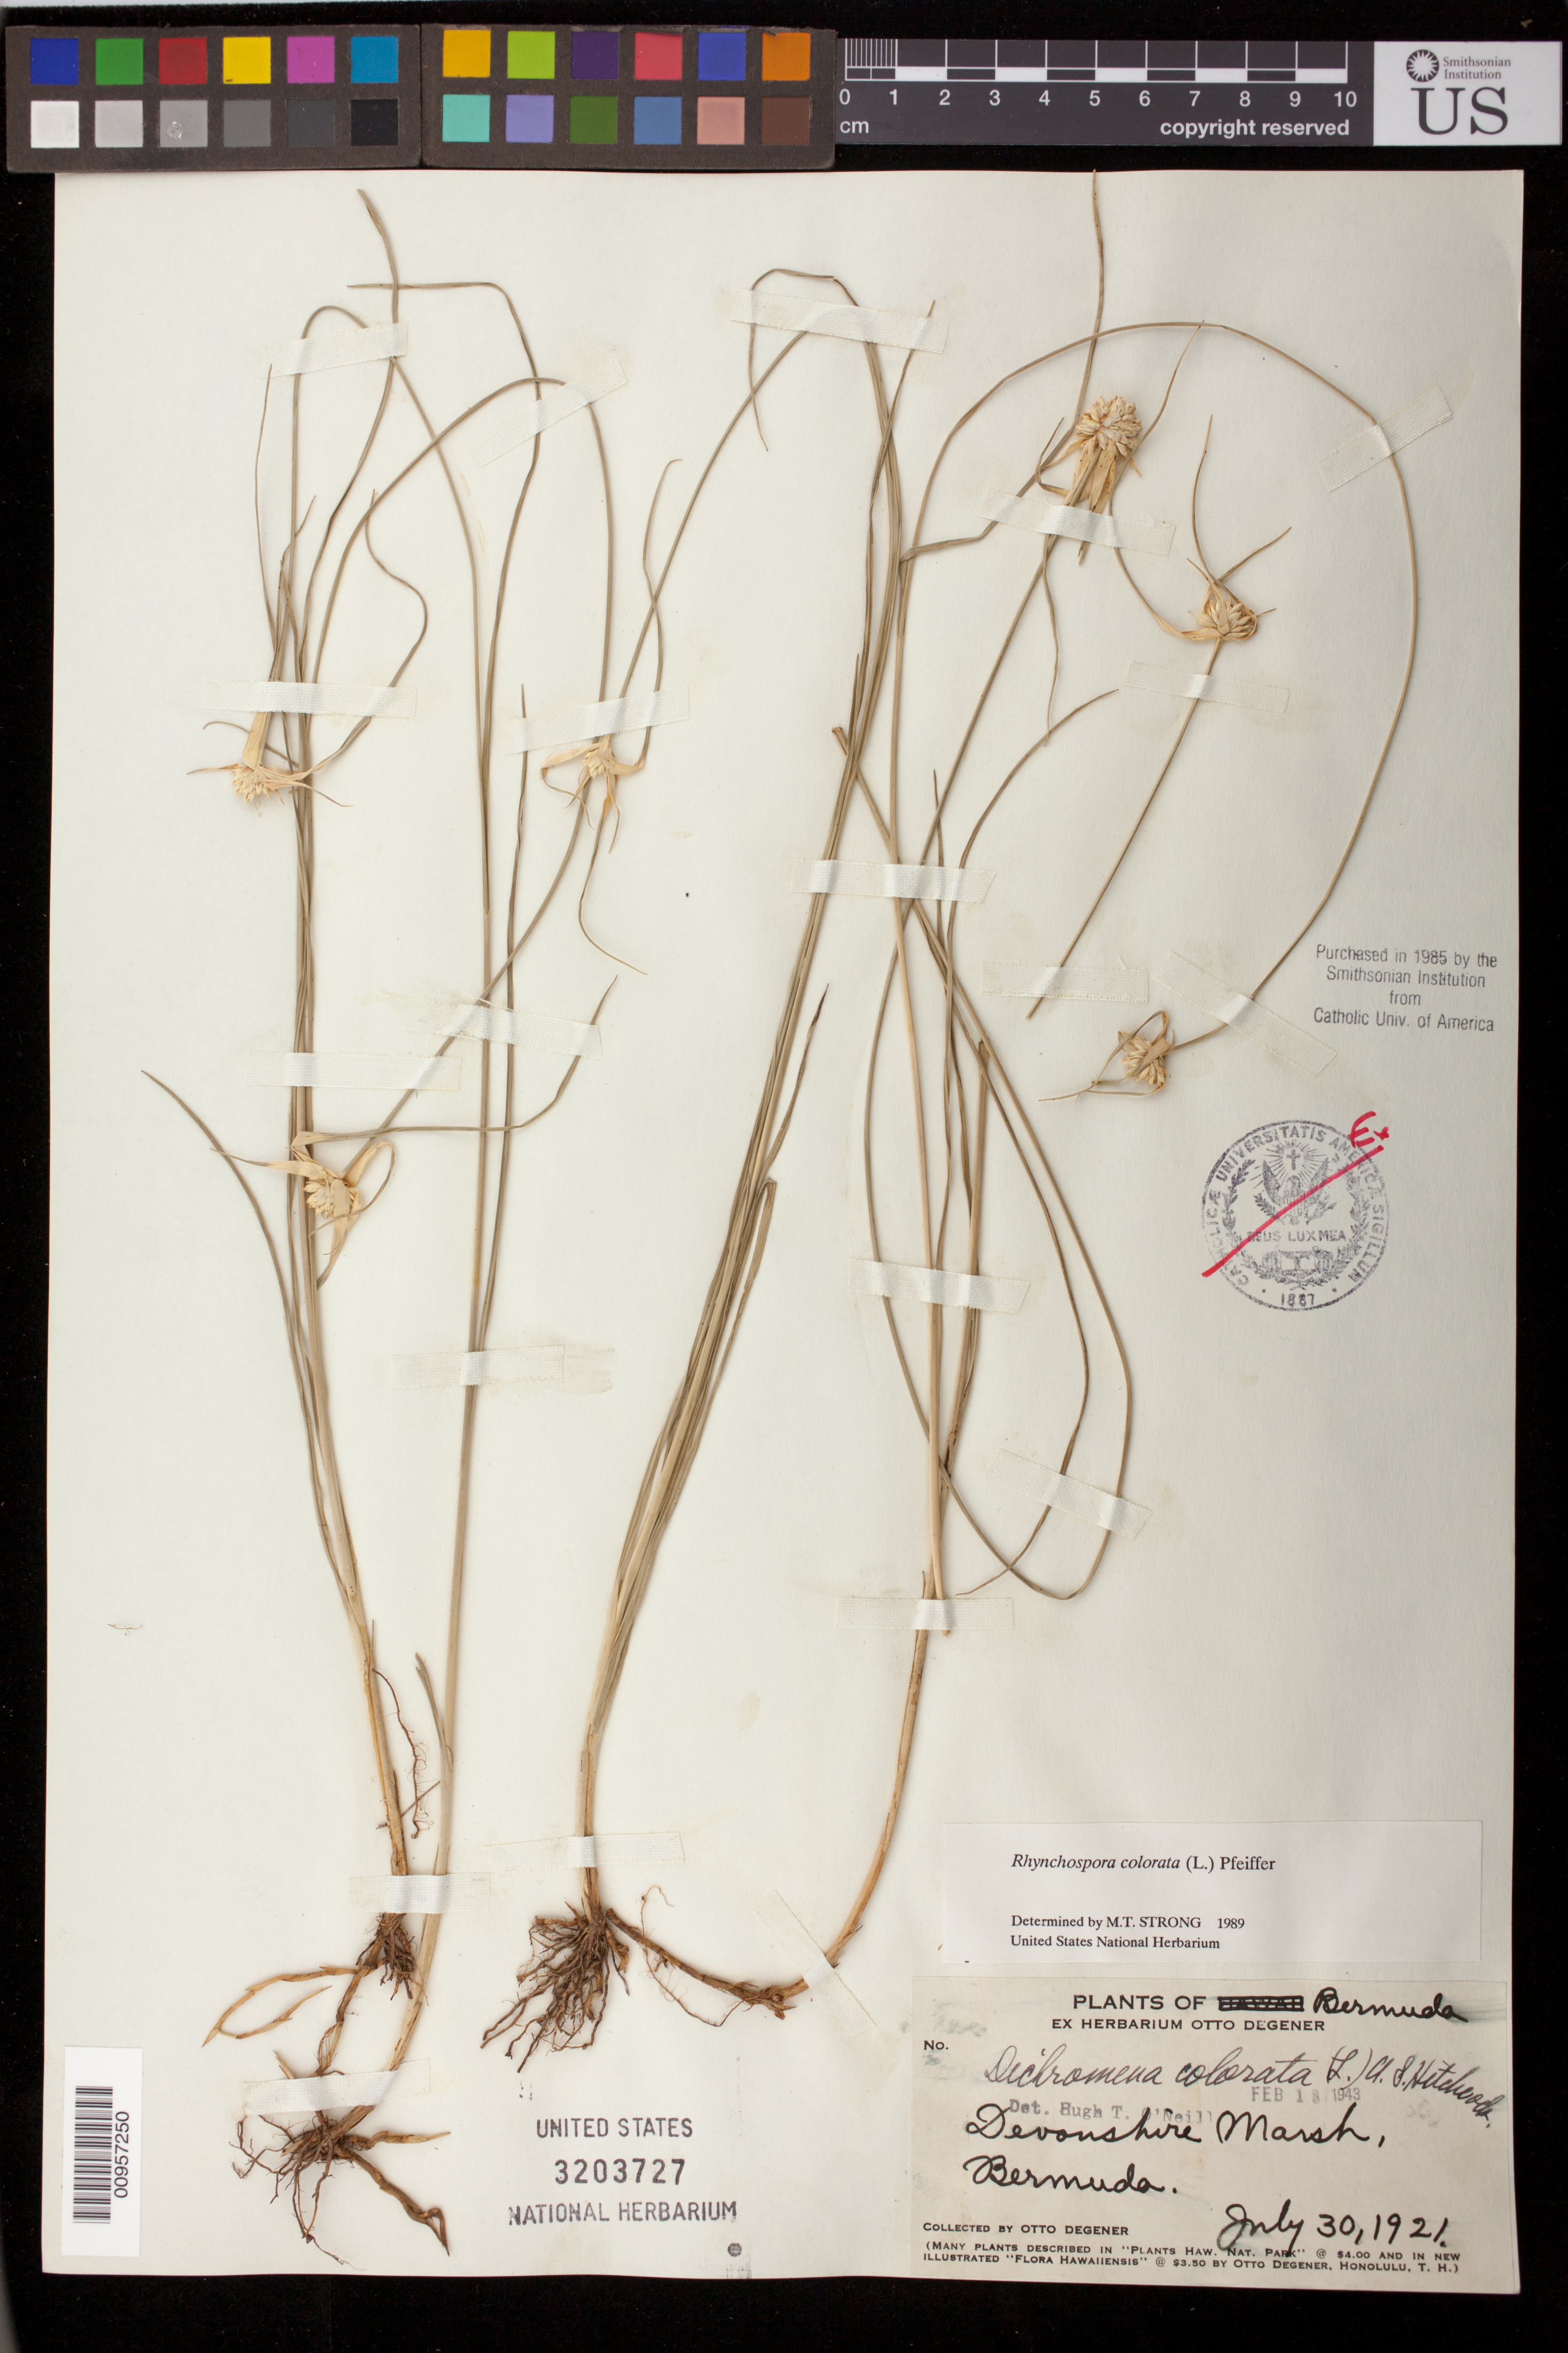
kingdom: Plantae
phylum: Tracheophyta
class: Liliopsida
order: Poales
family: Cyperaceae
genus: Rhynchospora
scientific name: Rhynchospora colorata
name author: (L.) H. Pfeiff.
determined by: Strong, M. T., (US), Smithsonian Institution - National Museum of Natural History (UNITED STATES)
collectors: O. Degener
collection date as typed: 30 Jul 1921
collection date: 1921-07-30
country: Bermuda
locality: Devonshire Marsh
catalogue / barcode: US 3203727